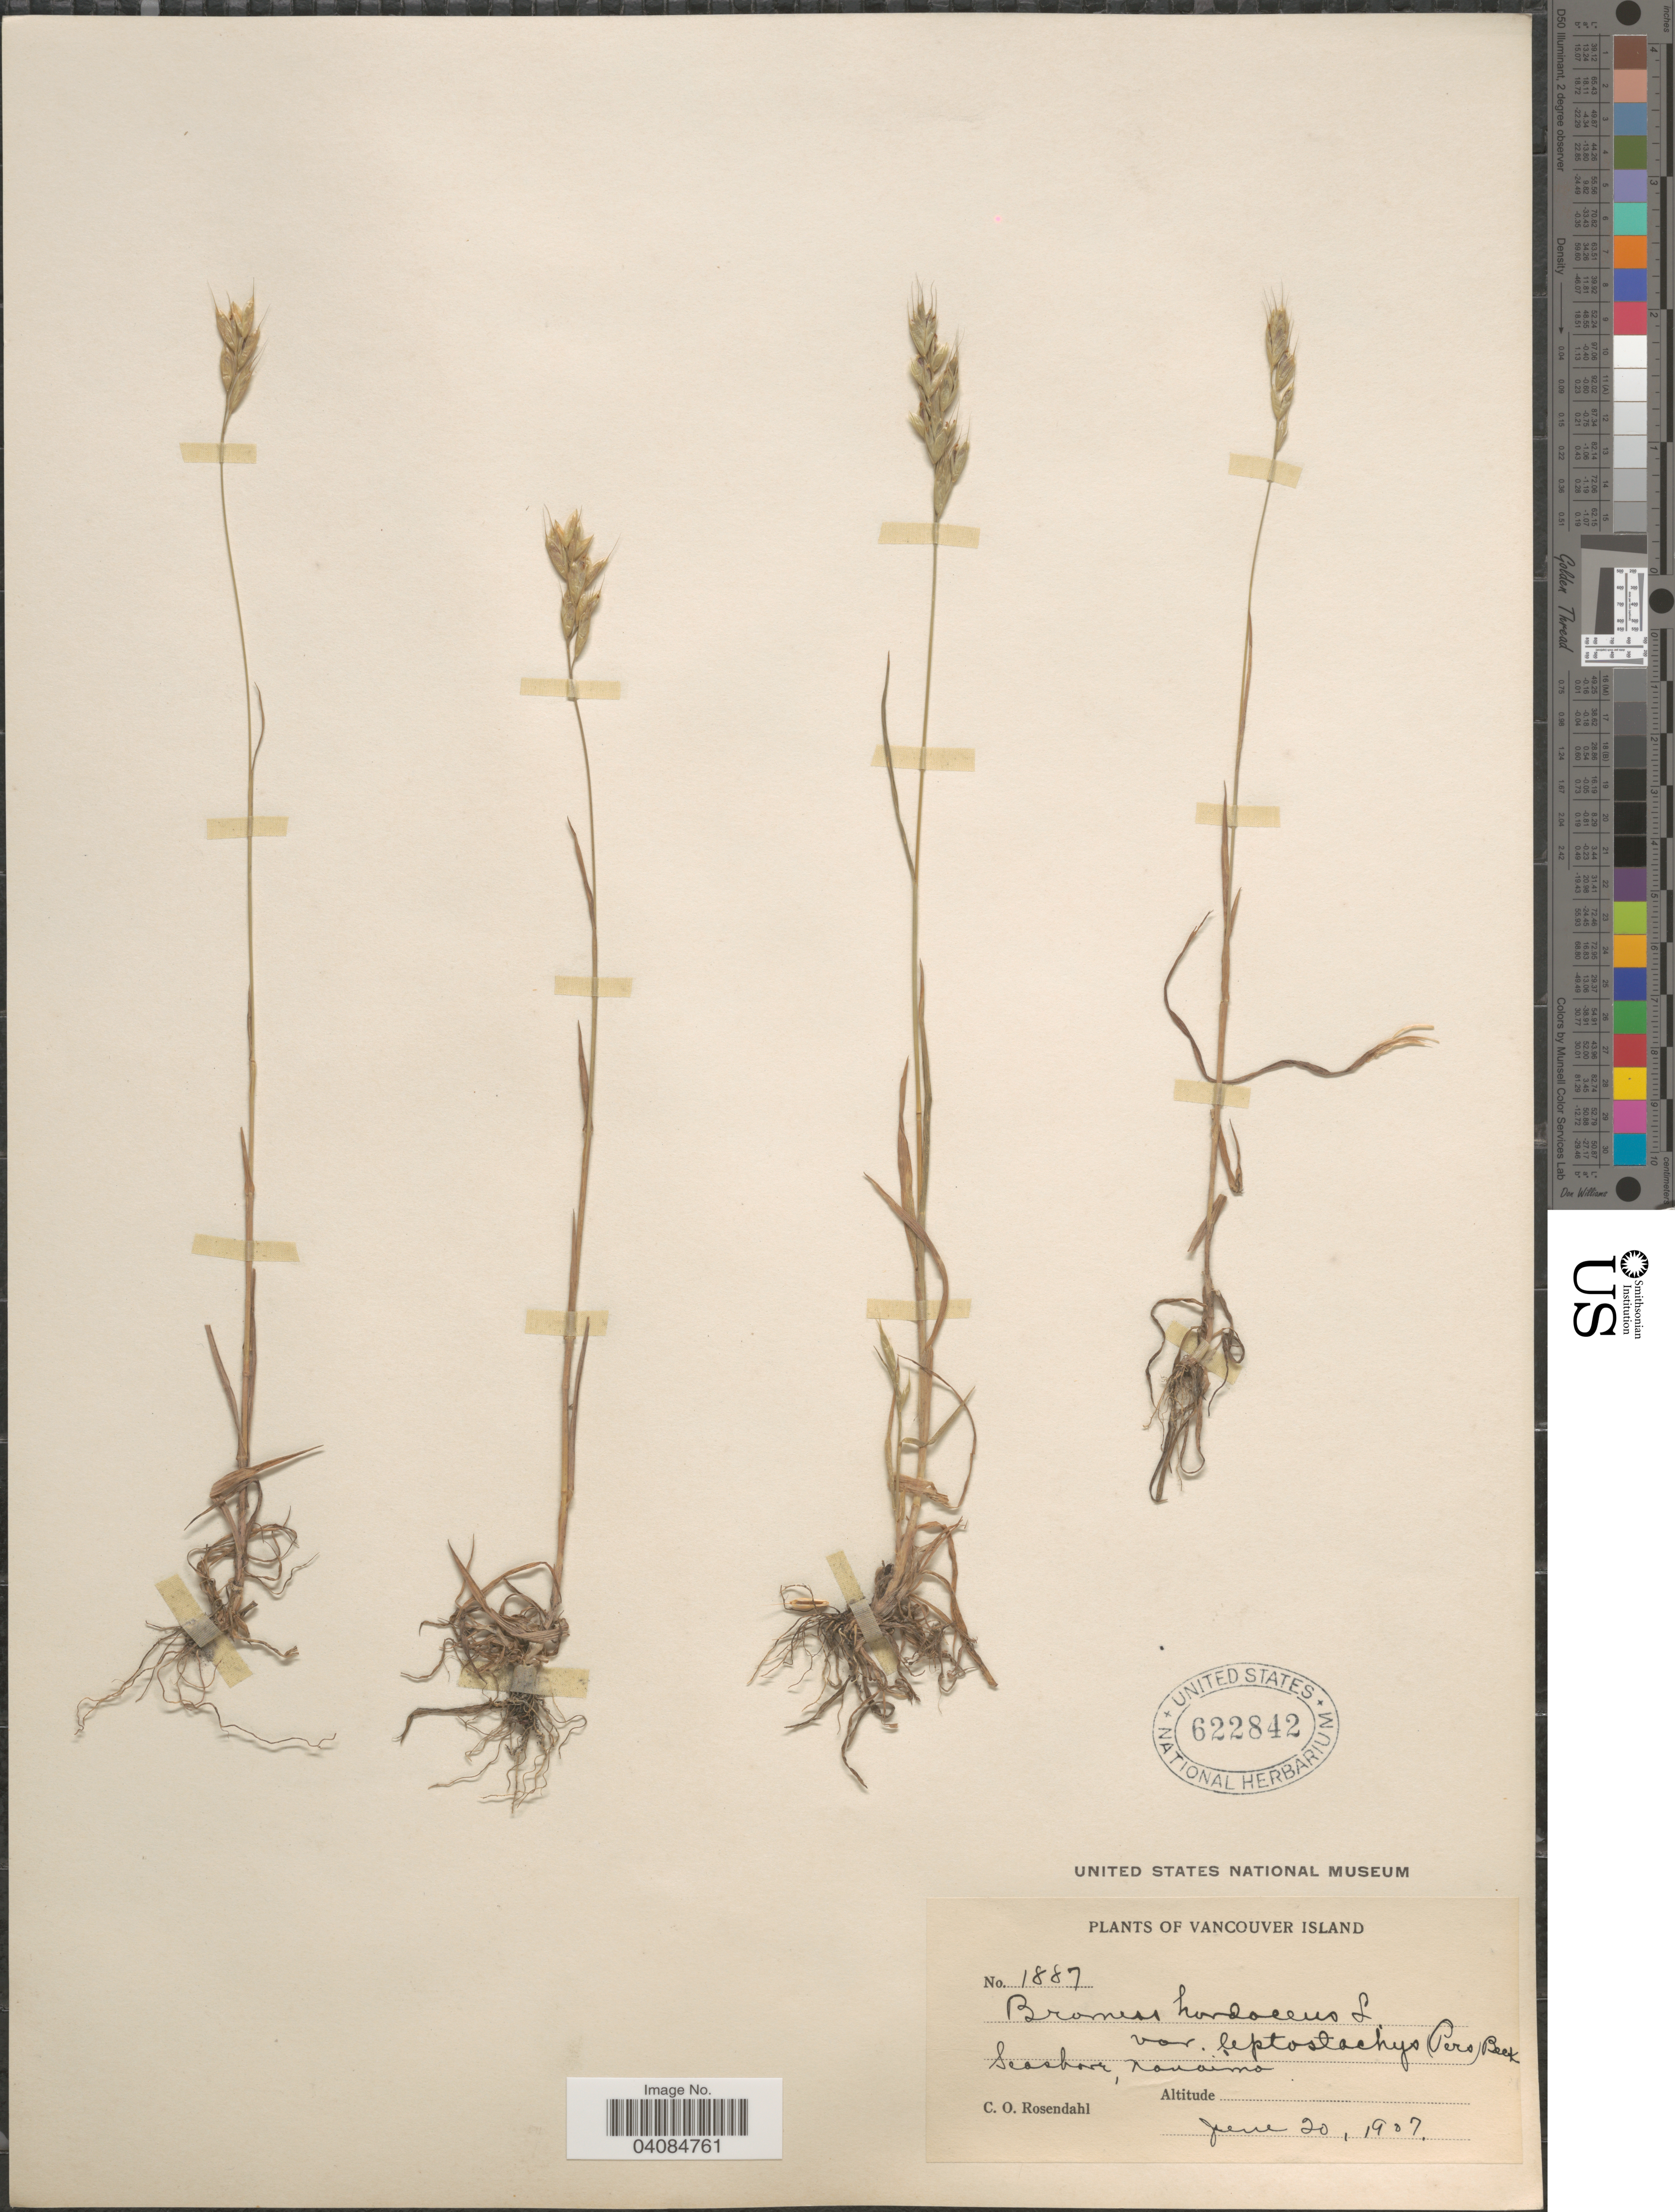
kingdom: Plantae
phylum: Tracheophyta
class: Liliopsida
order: Poales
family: Poaceae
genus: Bromus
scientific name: Bromus racemosus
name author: L.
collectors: C. O. Rosendahl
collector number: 1887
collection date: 1907-06-20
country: Canada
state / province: British Columbia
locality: Vancouver Island. Seashore, Nanaimo.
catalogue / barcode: US 622842